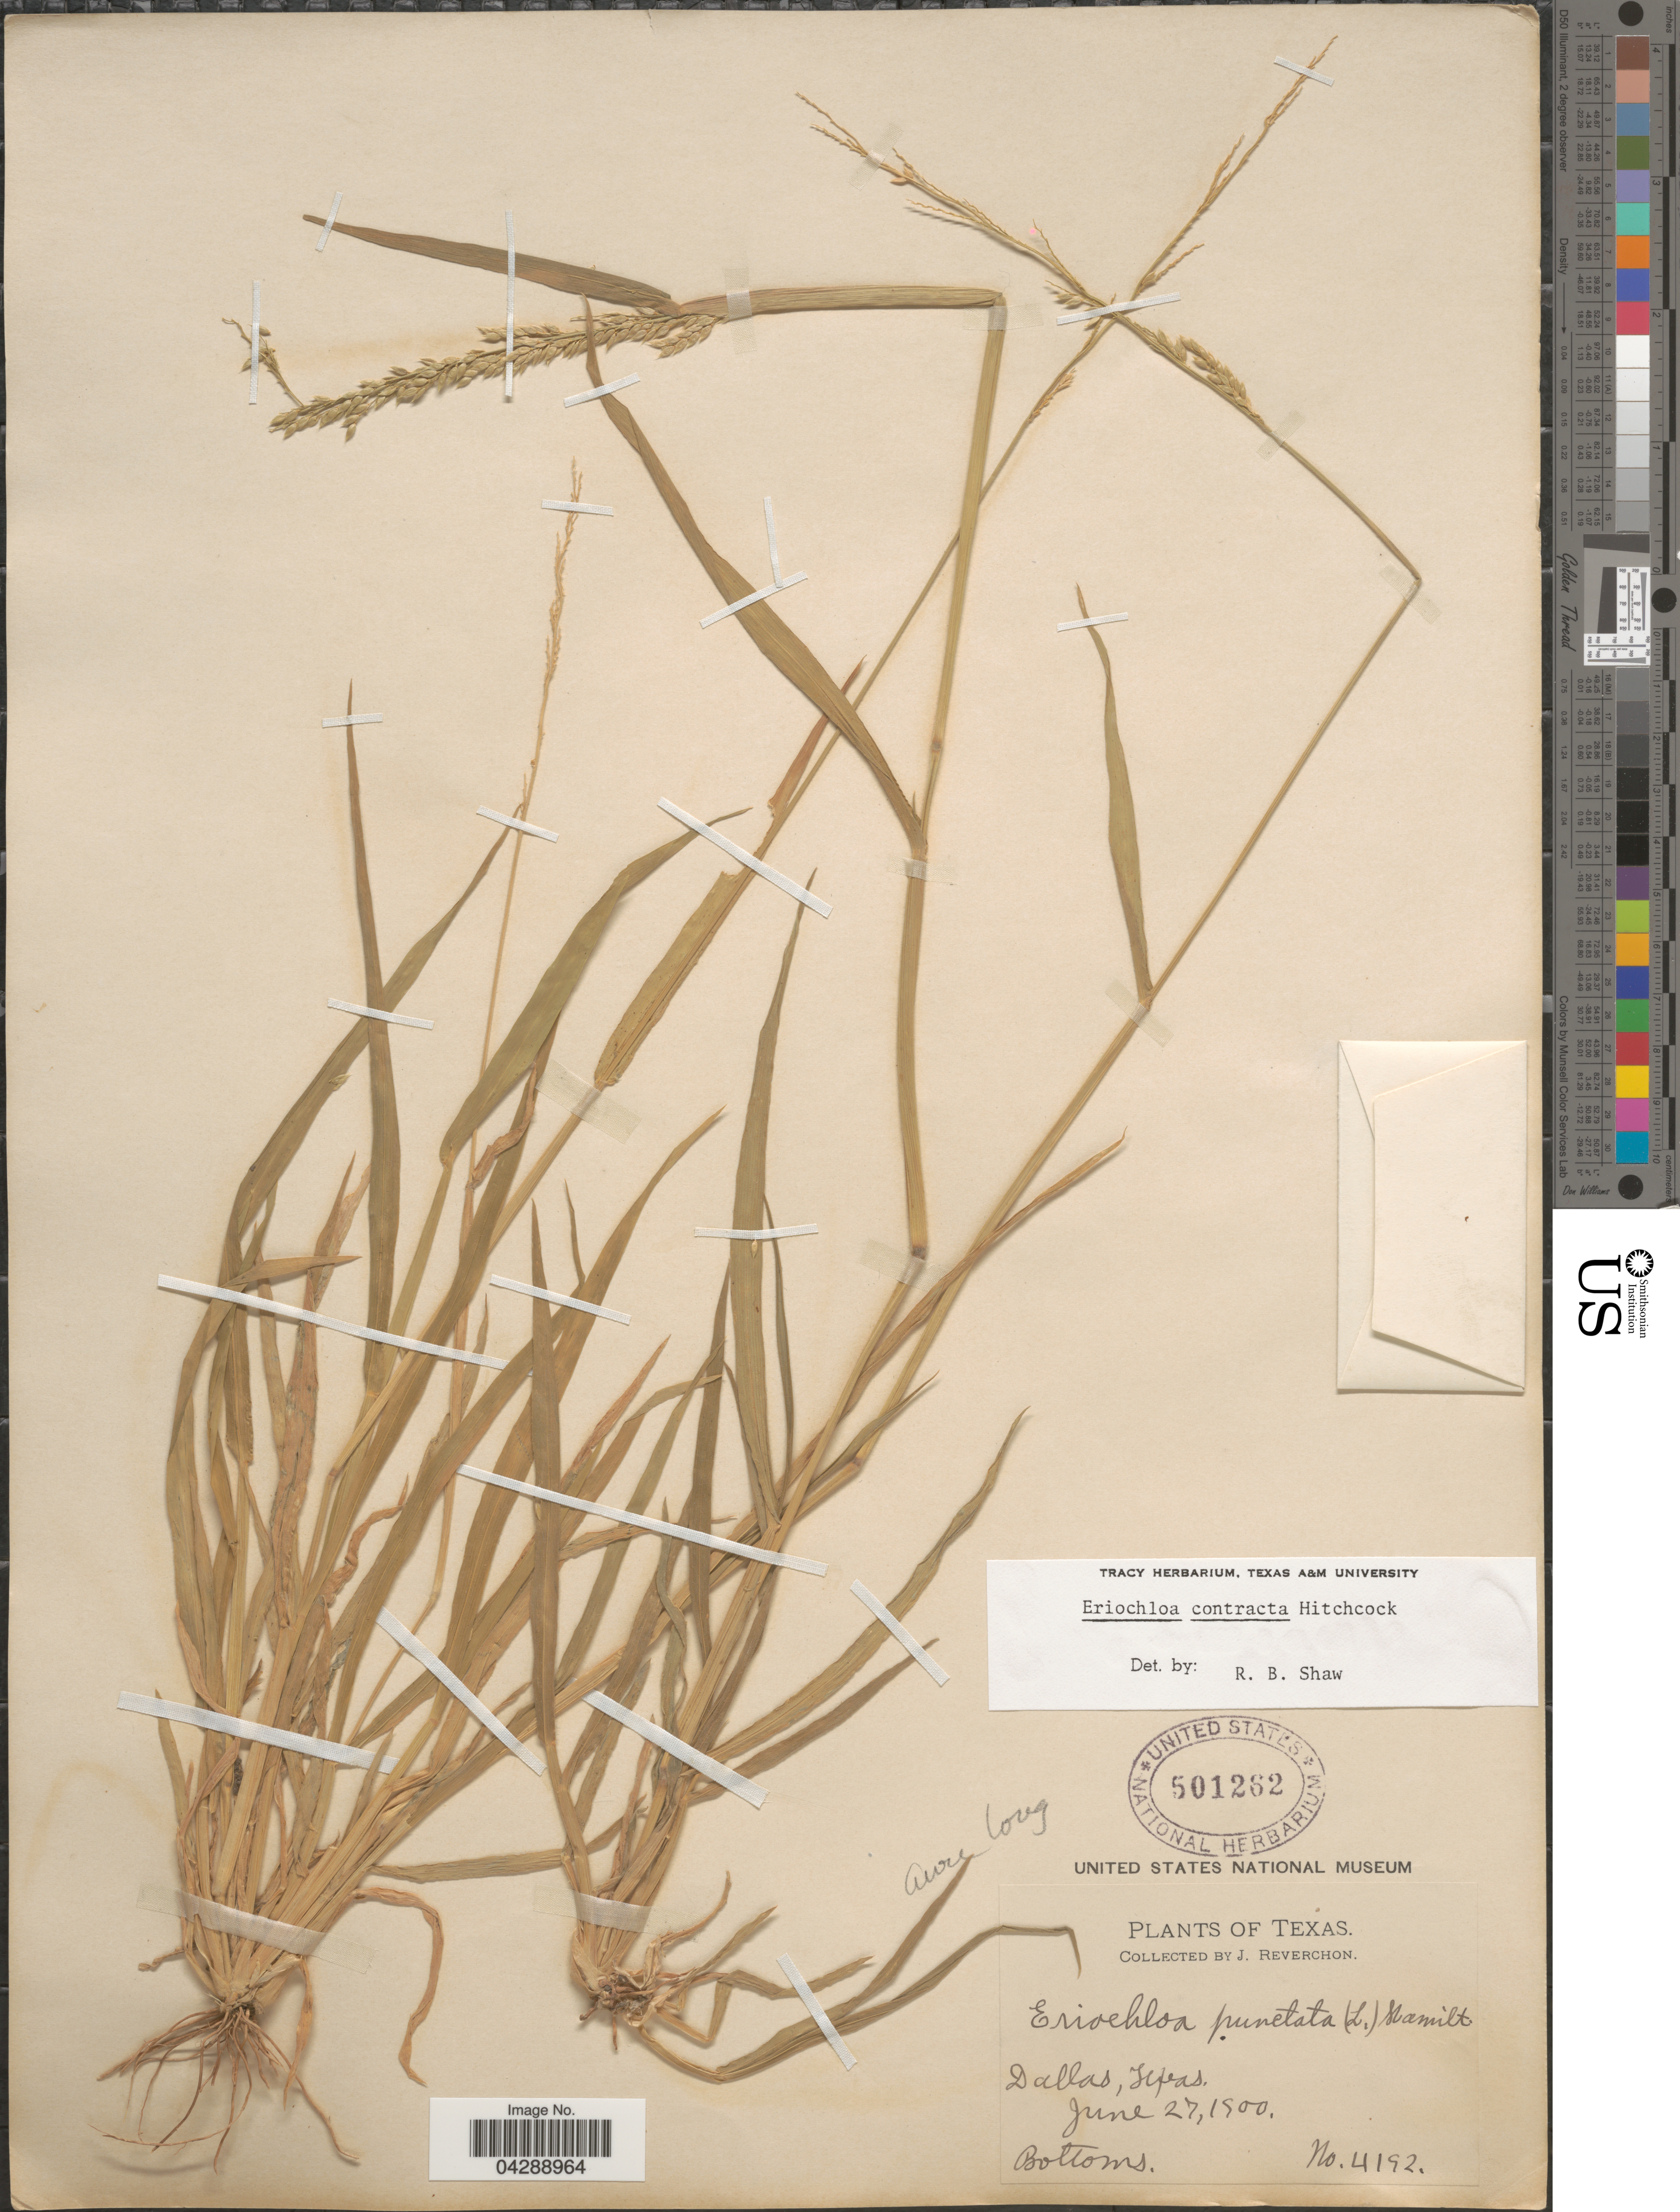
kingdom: Plantae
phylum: Tracheophyta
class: Liliopsida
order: Poales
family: Poaceae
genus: Eriochloa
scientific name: Eriochloa contracta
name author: Hitchc.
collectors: J. Reverchon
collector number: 4192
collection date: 1900-06-27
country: United States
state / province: Texas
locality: Dallas.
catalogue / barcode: US 501262